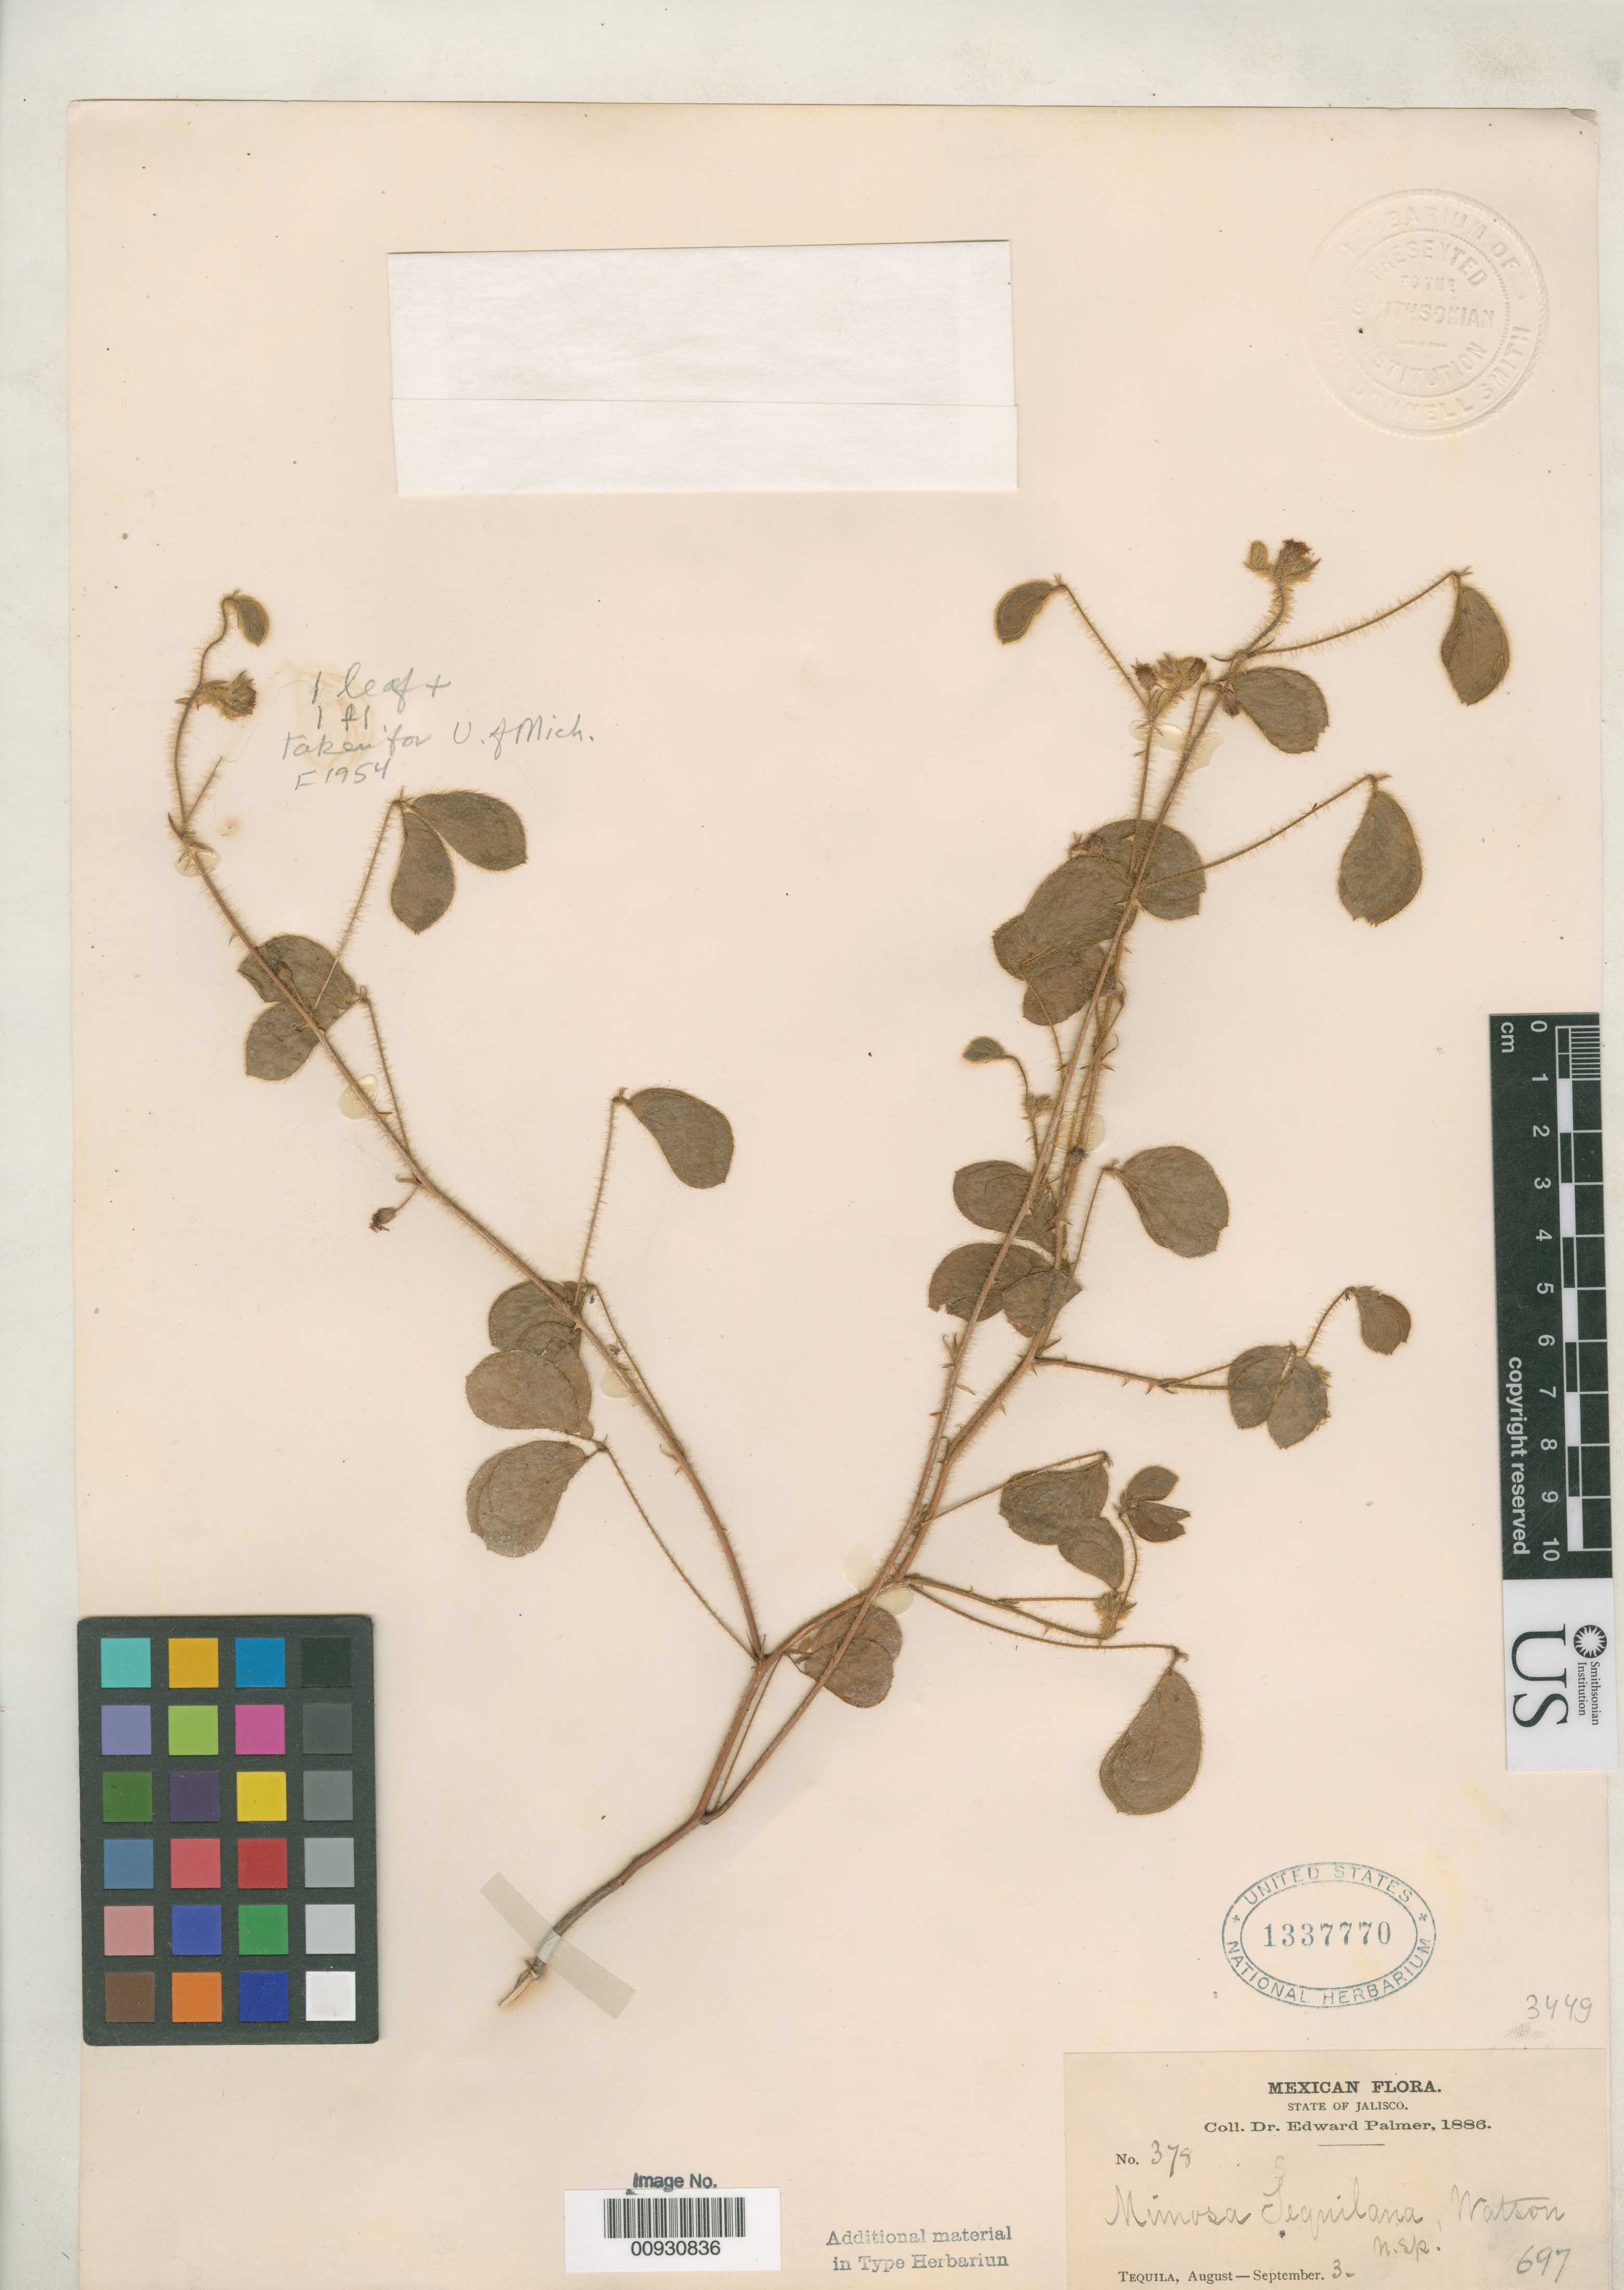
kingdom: Plantae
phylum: Tracheophyta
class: Magnoliopsida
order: Fabales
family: Fabaceae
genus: Mimosa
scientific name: Mimosa tequilana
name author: S. Watson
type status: Isotype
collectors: E. Palmer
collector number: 378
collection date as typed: Aug 1886 to -- Sep 1886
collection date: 1886-08/1886-09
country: Mexico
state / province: Jalisco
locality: Tequila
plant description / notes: Holotype is at GH as cited by McVaugh (1987) & Barneby (1991).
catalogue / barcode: US 1337770